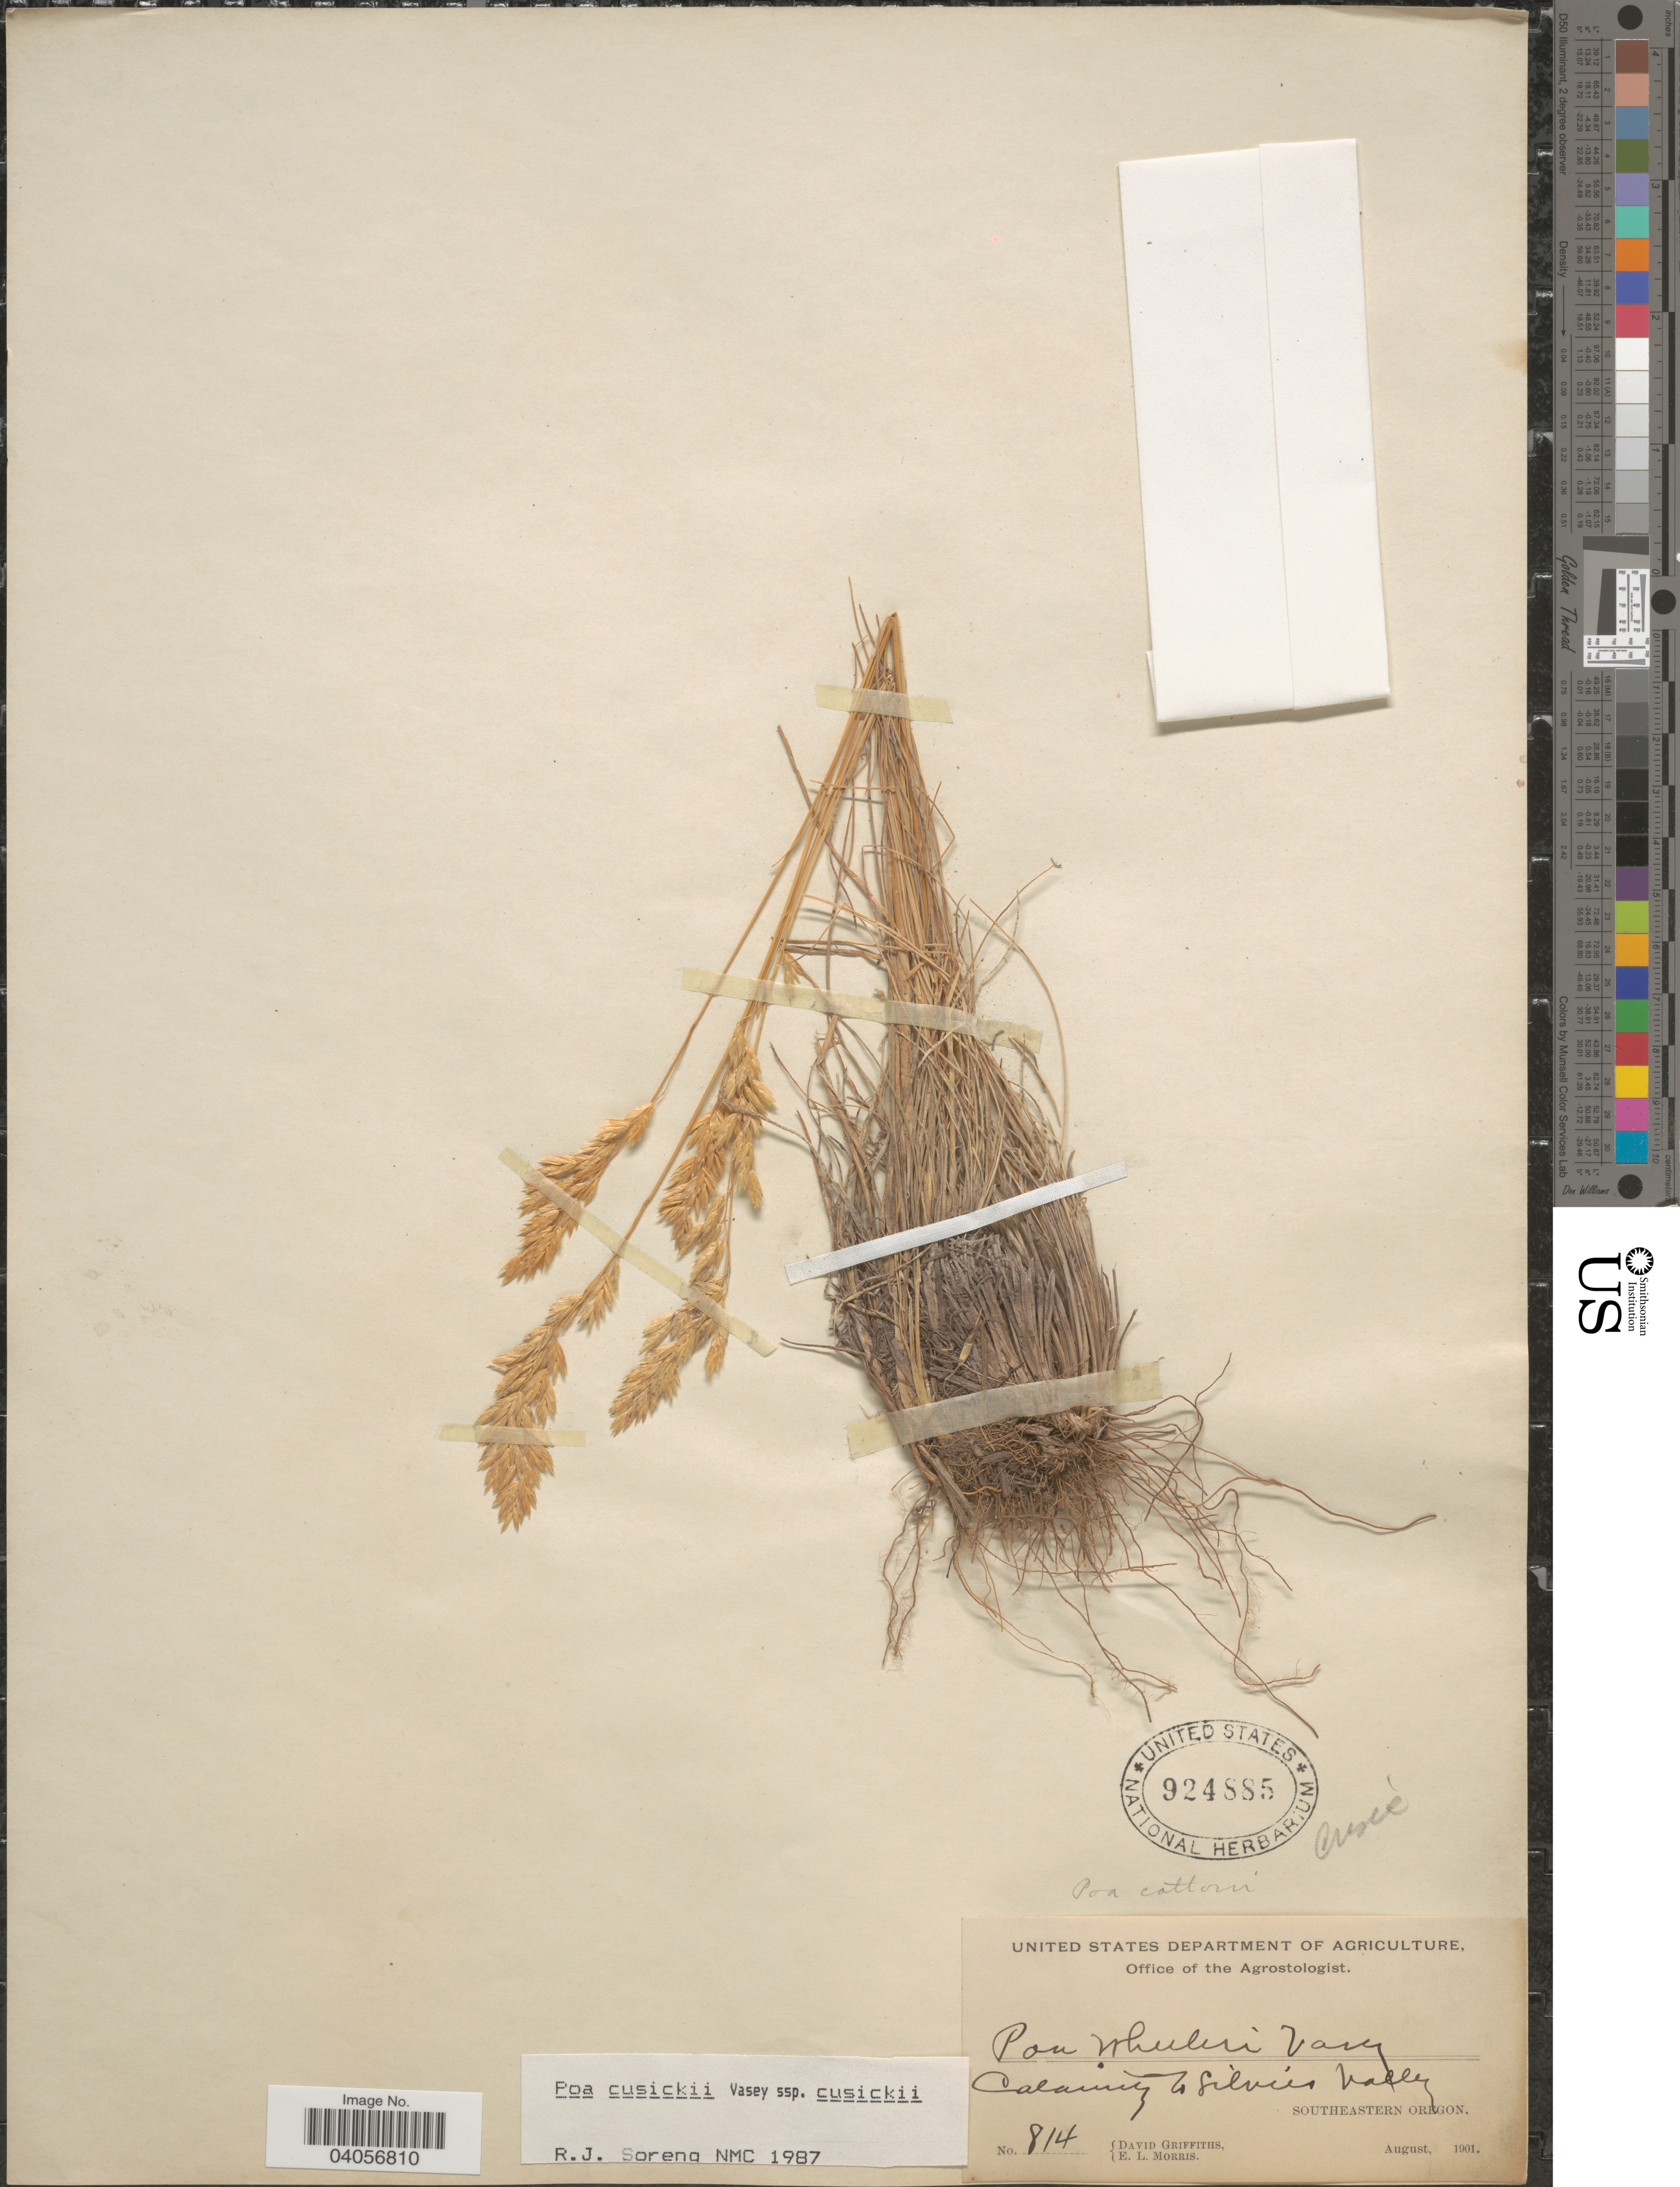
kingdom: Plantae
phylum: Tracheophyta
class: Liliopsida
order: Poales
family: Poaceae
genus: Poa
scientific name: Poa cusickii subsp. cusickii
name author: Vasey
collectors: D. Griffiths & E. Morris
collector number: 814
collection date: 1901-08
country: United States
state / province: Oregon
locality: Calamitz to Silvies Valley. Southeastern Oregon.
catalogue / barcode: US 924885